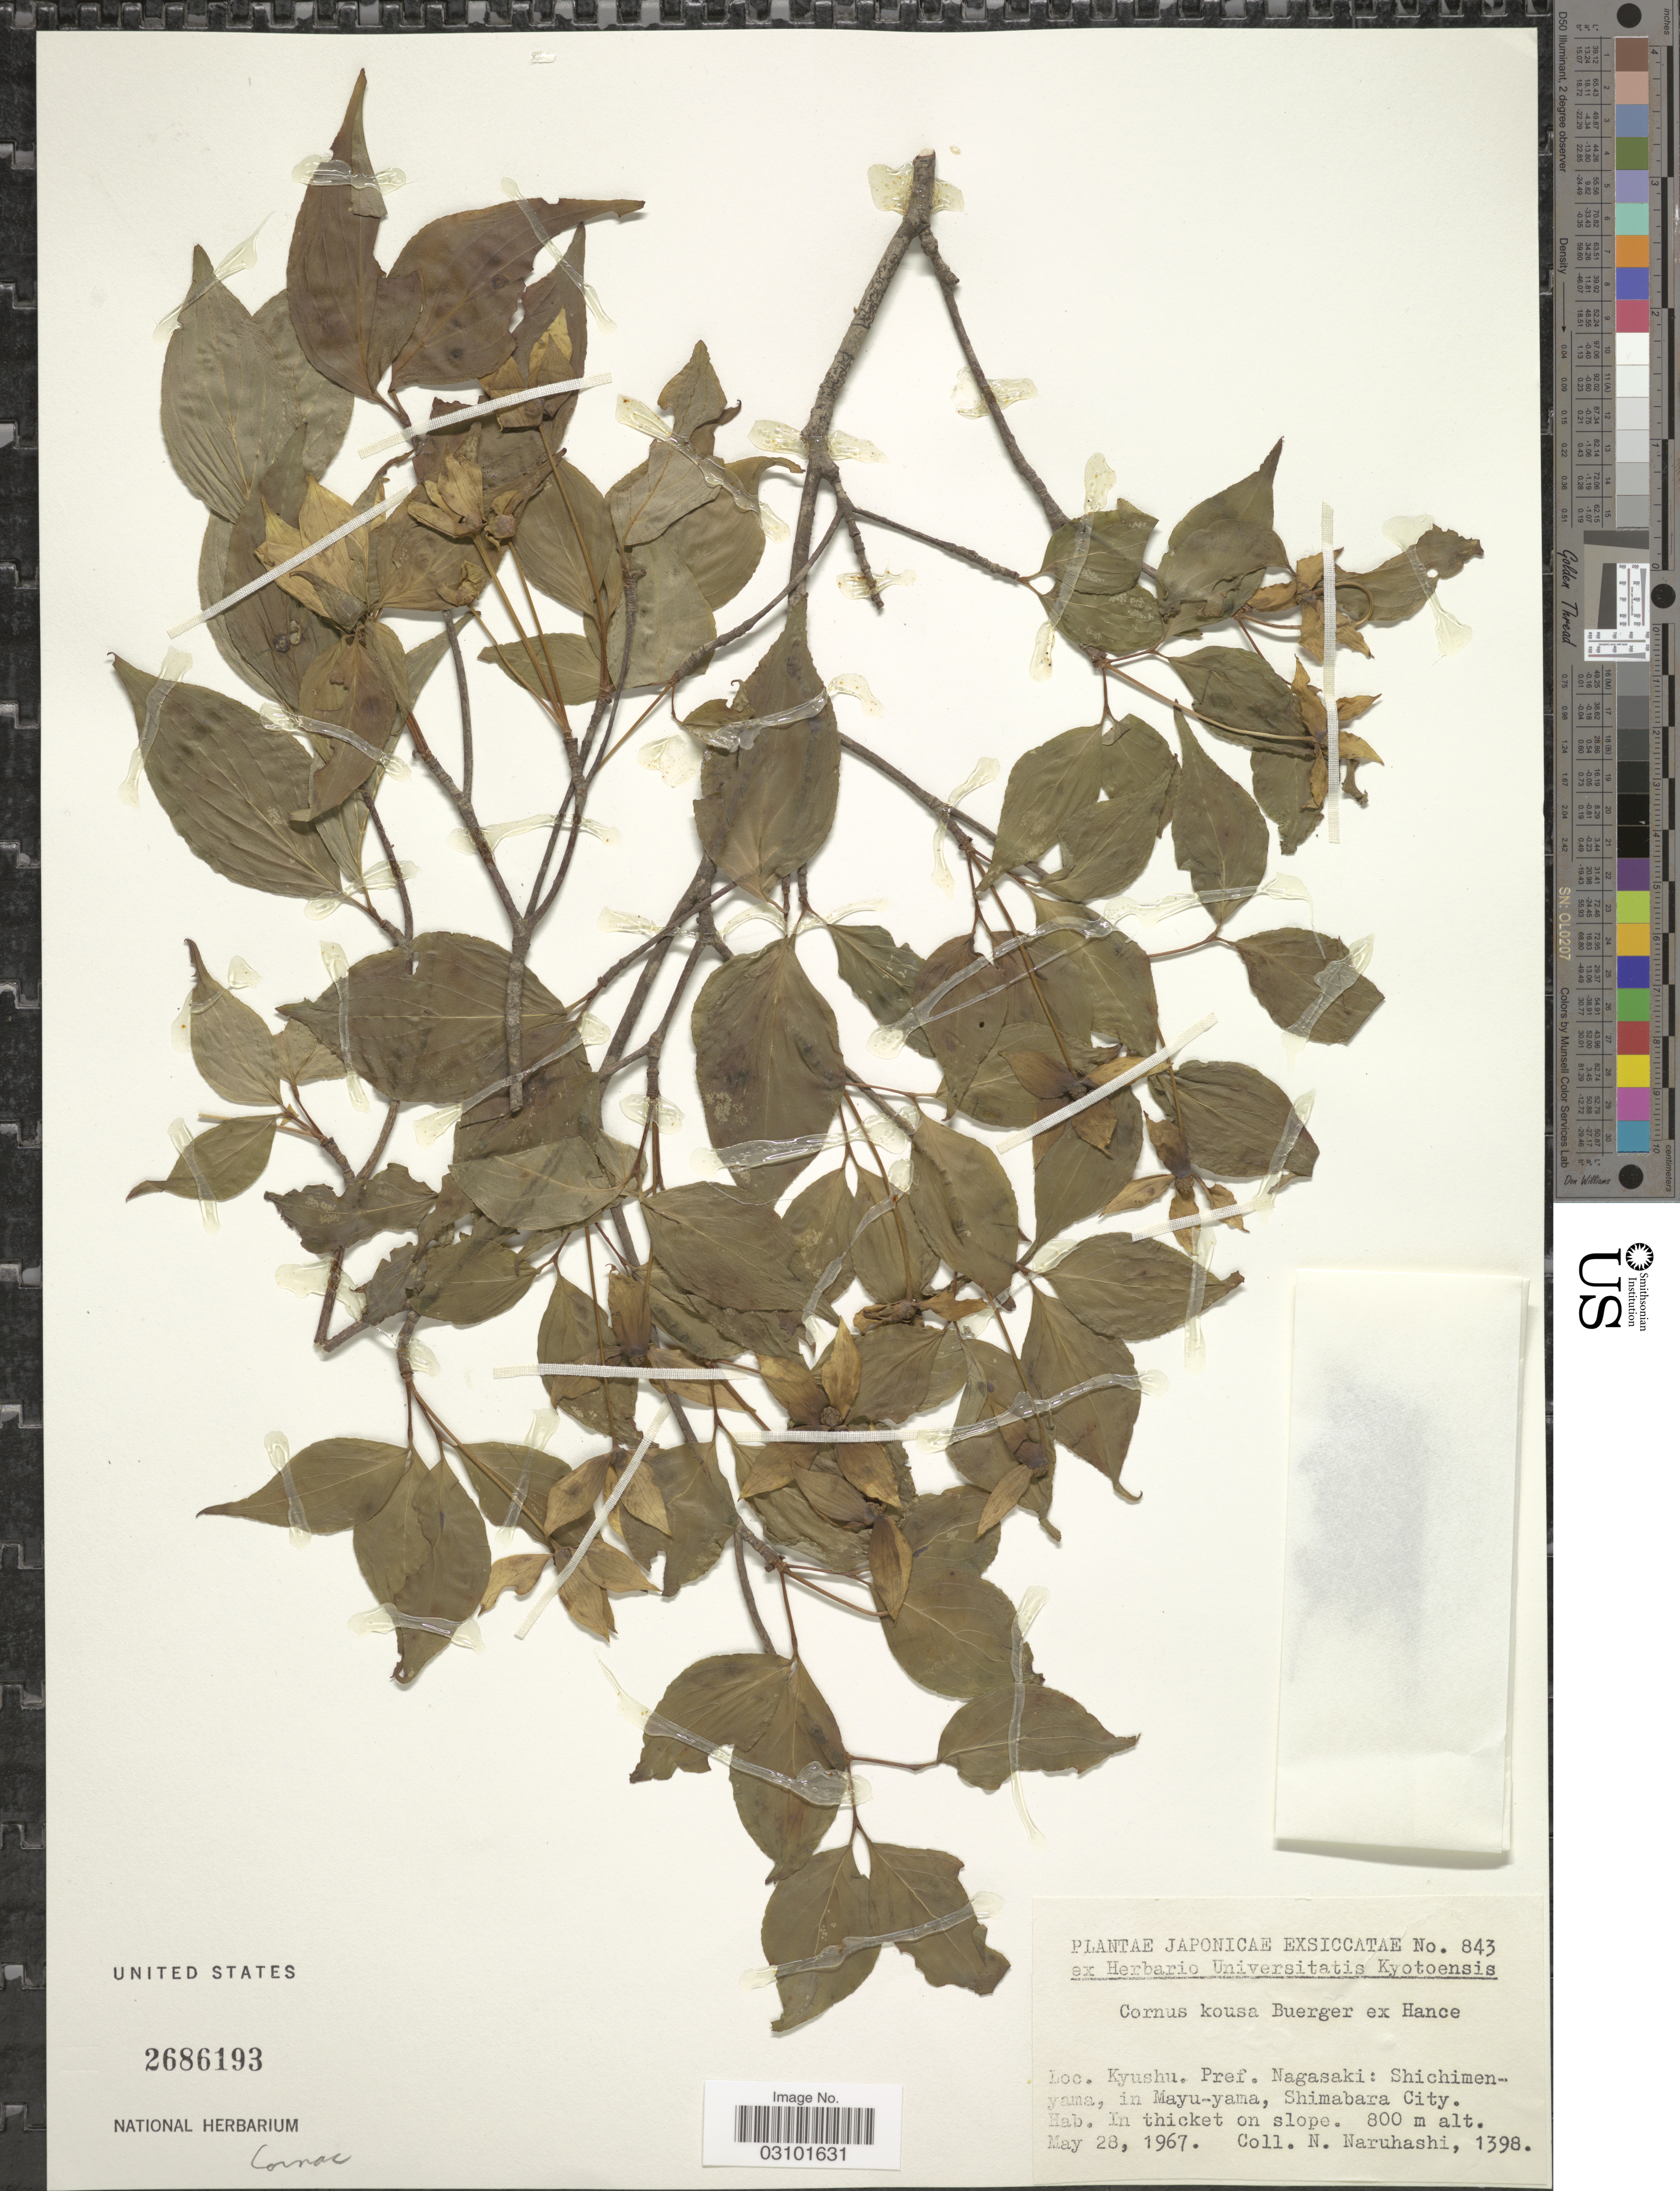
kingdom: Plantae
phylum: Tracheophyta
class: Magnoliopsida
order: Cornales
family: Cornaceae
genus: Cornus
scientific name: Cornus kousa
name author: F. Buerger ex Miq.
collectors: N. Naruhashi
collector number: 1398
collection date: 1967-05-28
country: Japan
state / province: Nagasaki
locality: Kyushu Pref nagasaki: Shichimenyama, in Mayu-yama, Shimabara City.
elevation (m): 800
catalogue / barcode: US 2686193